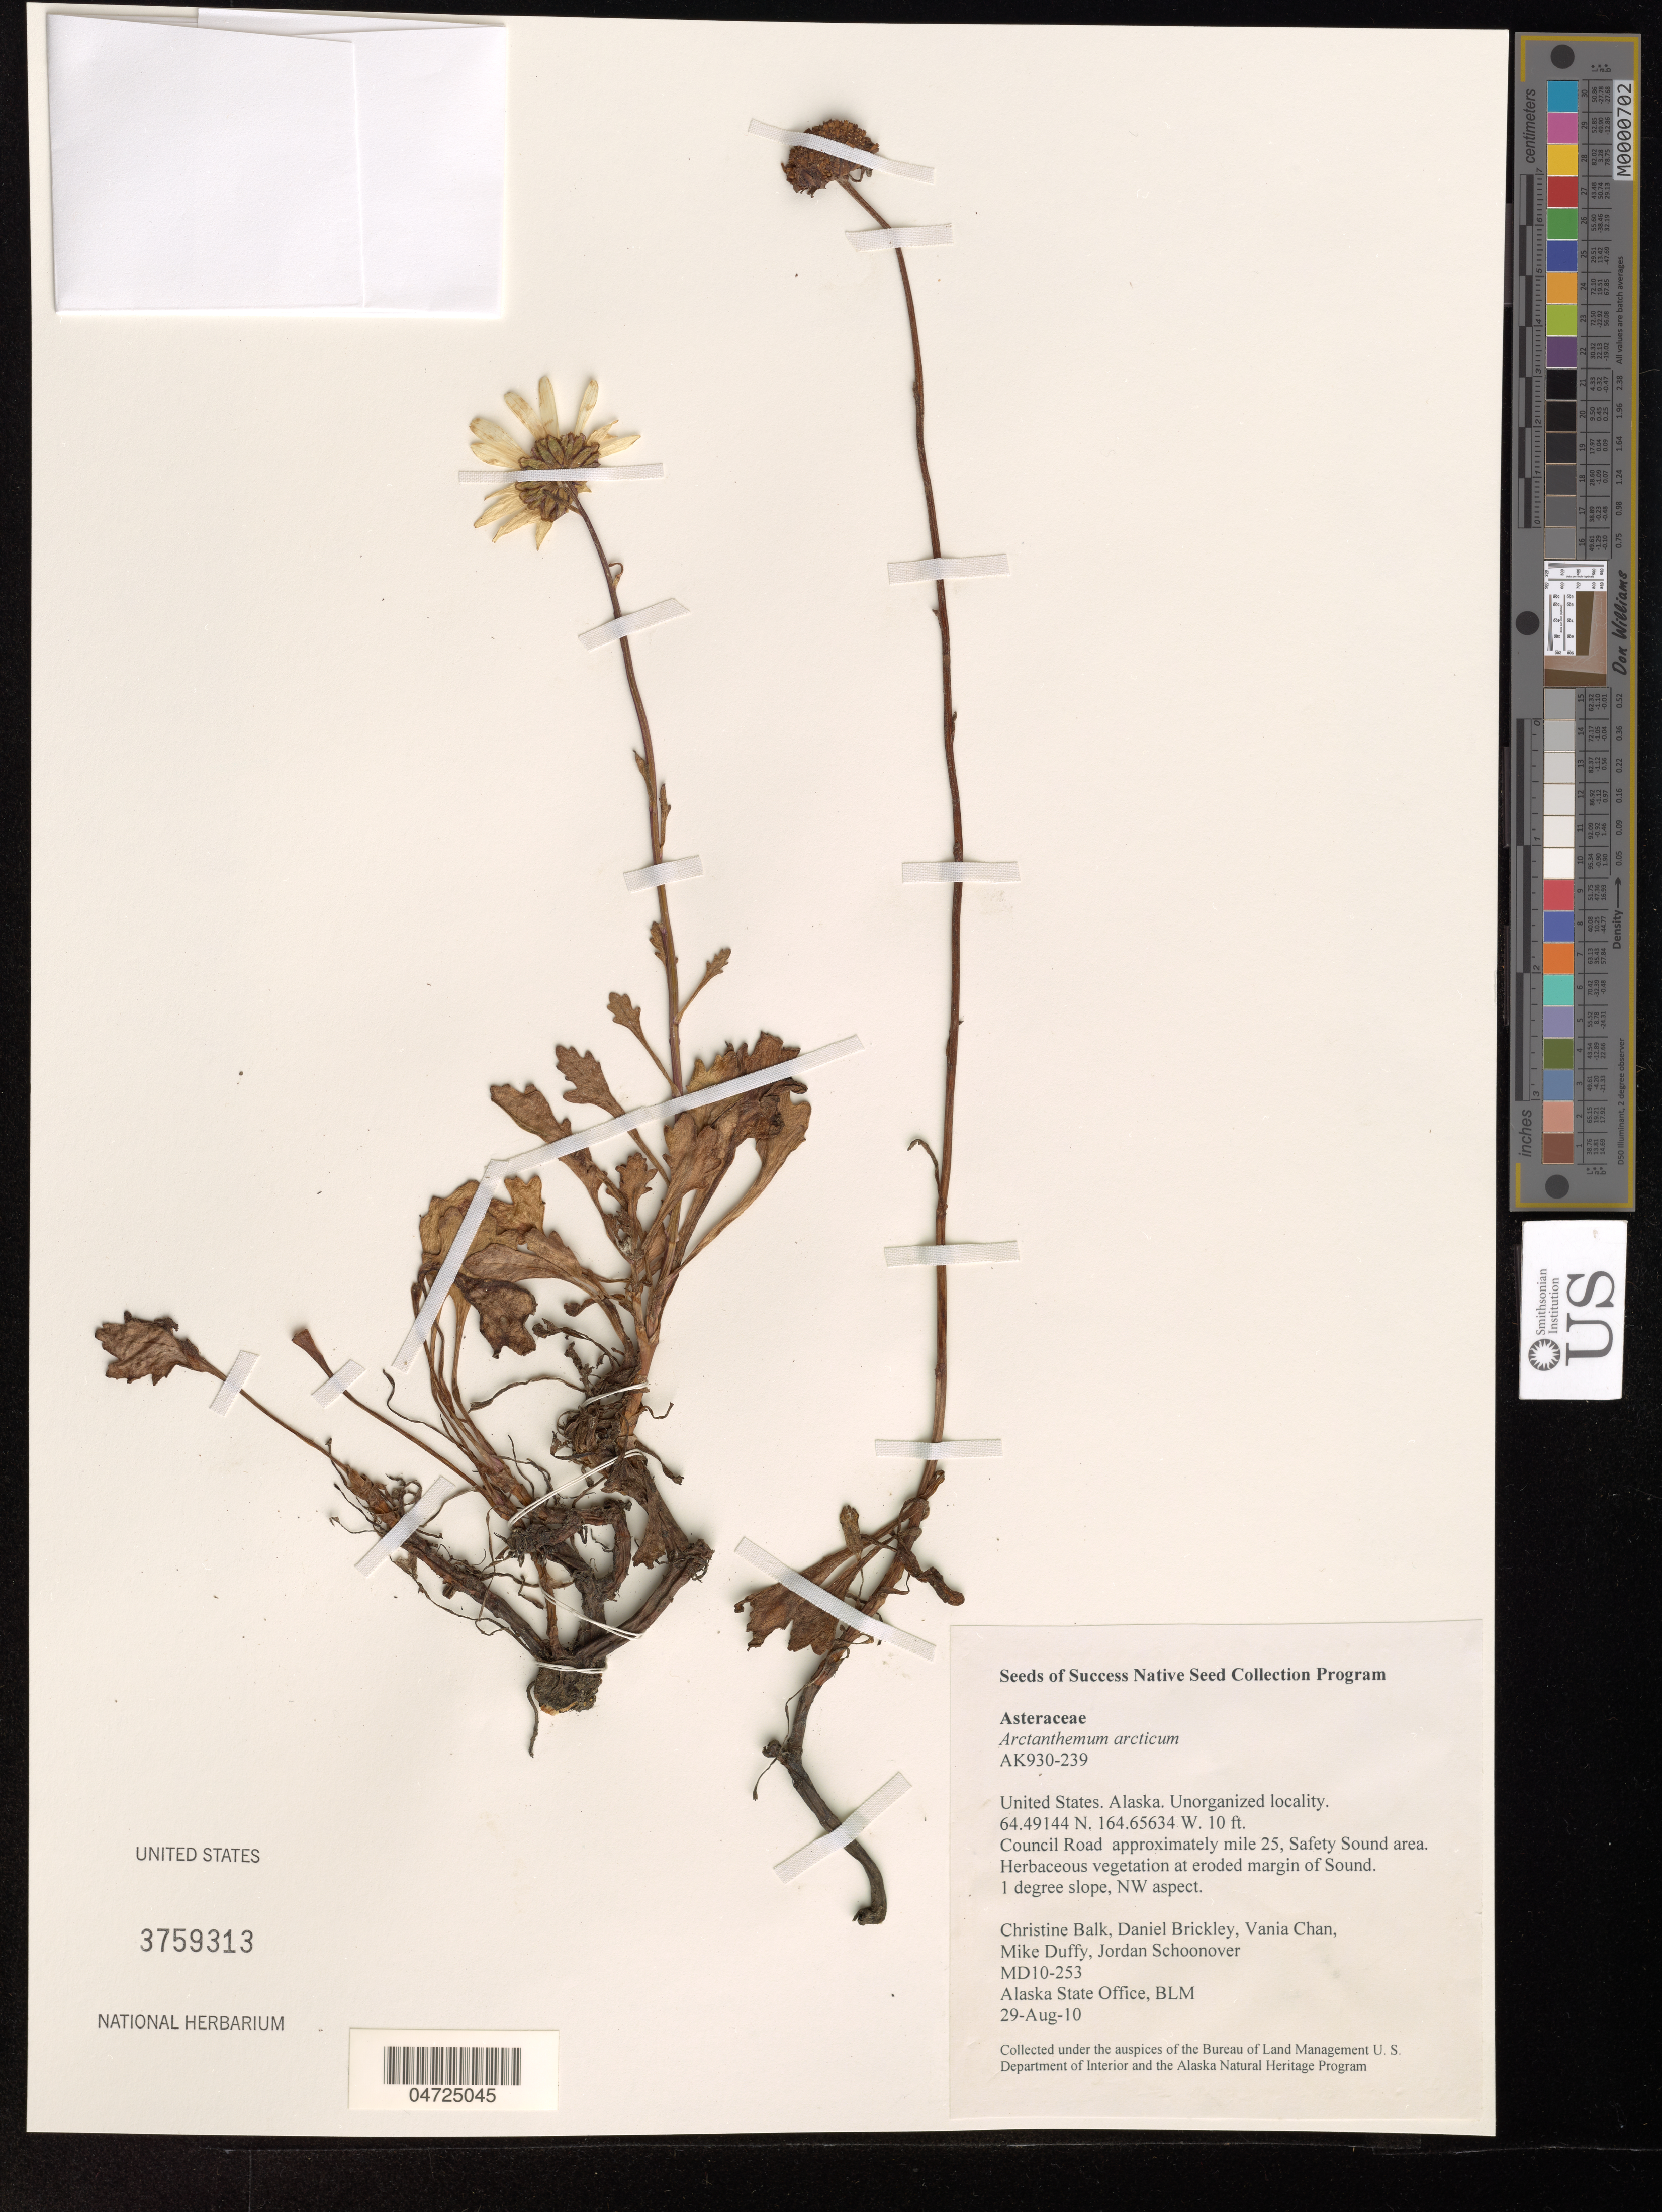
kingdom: Plantae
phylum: Tracheophyta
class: Magnoliopsida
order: Asterales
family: Asteraceae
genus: Arctanthemum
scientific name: Arctanthemum arcticum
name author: (L.) Tzvelev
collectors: C. Balk, D. Brickley, V. Chan & M. Duffy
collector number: AK930-239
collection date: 2010-08-29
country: United States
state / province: Alaska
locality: Council Road approximately mile 25, Safety Sound area.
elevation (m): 3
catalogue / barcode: US 3759313